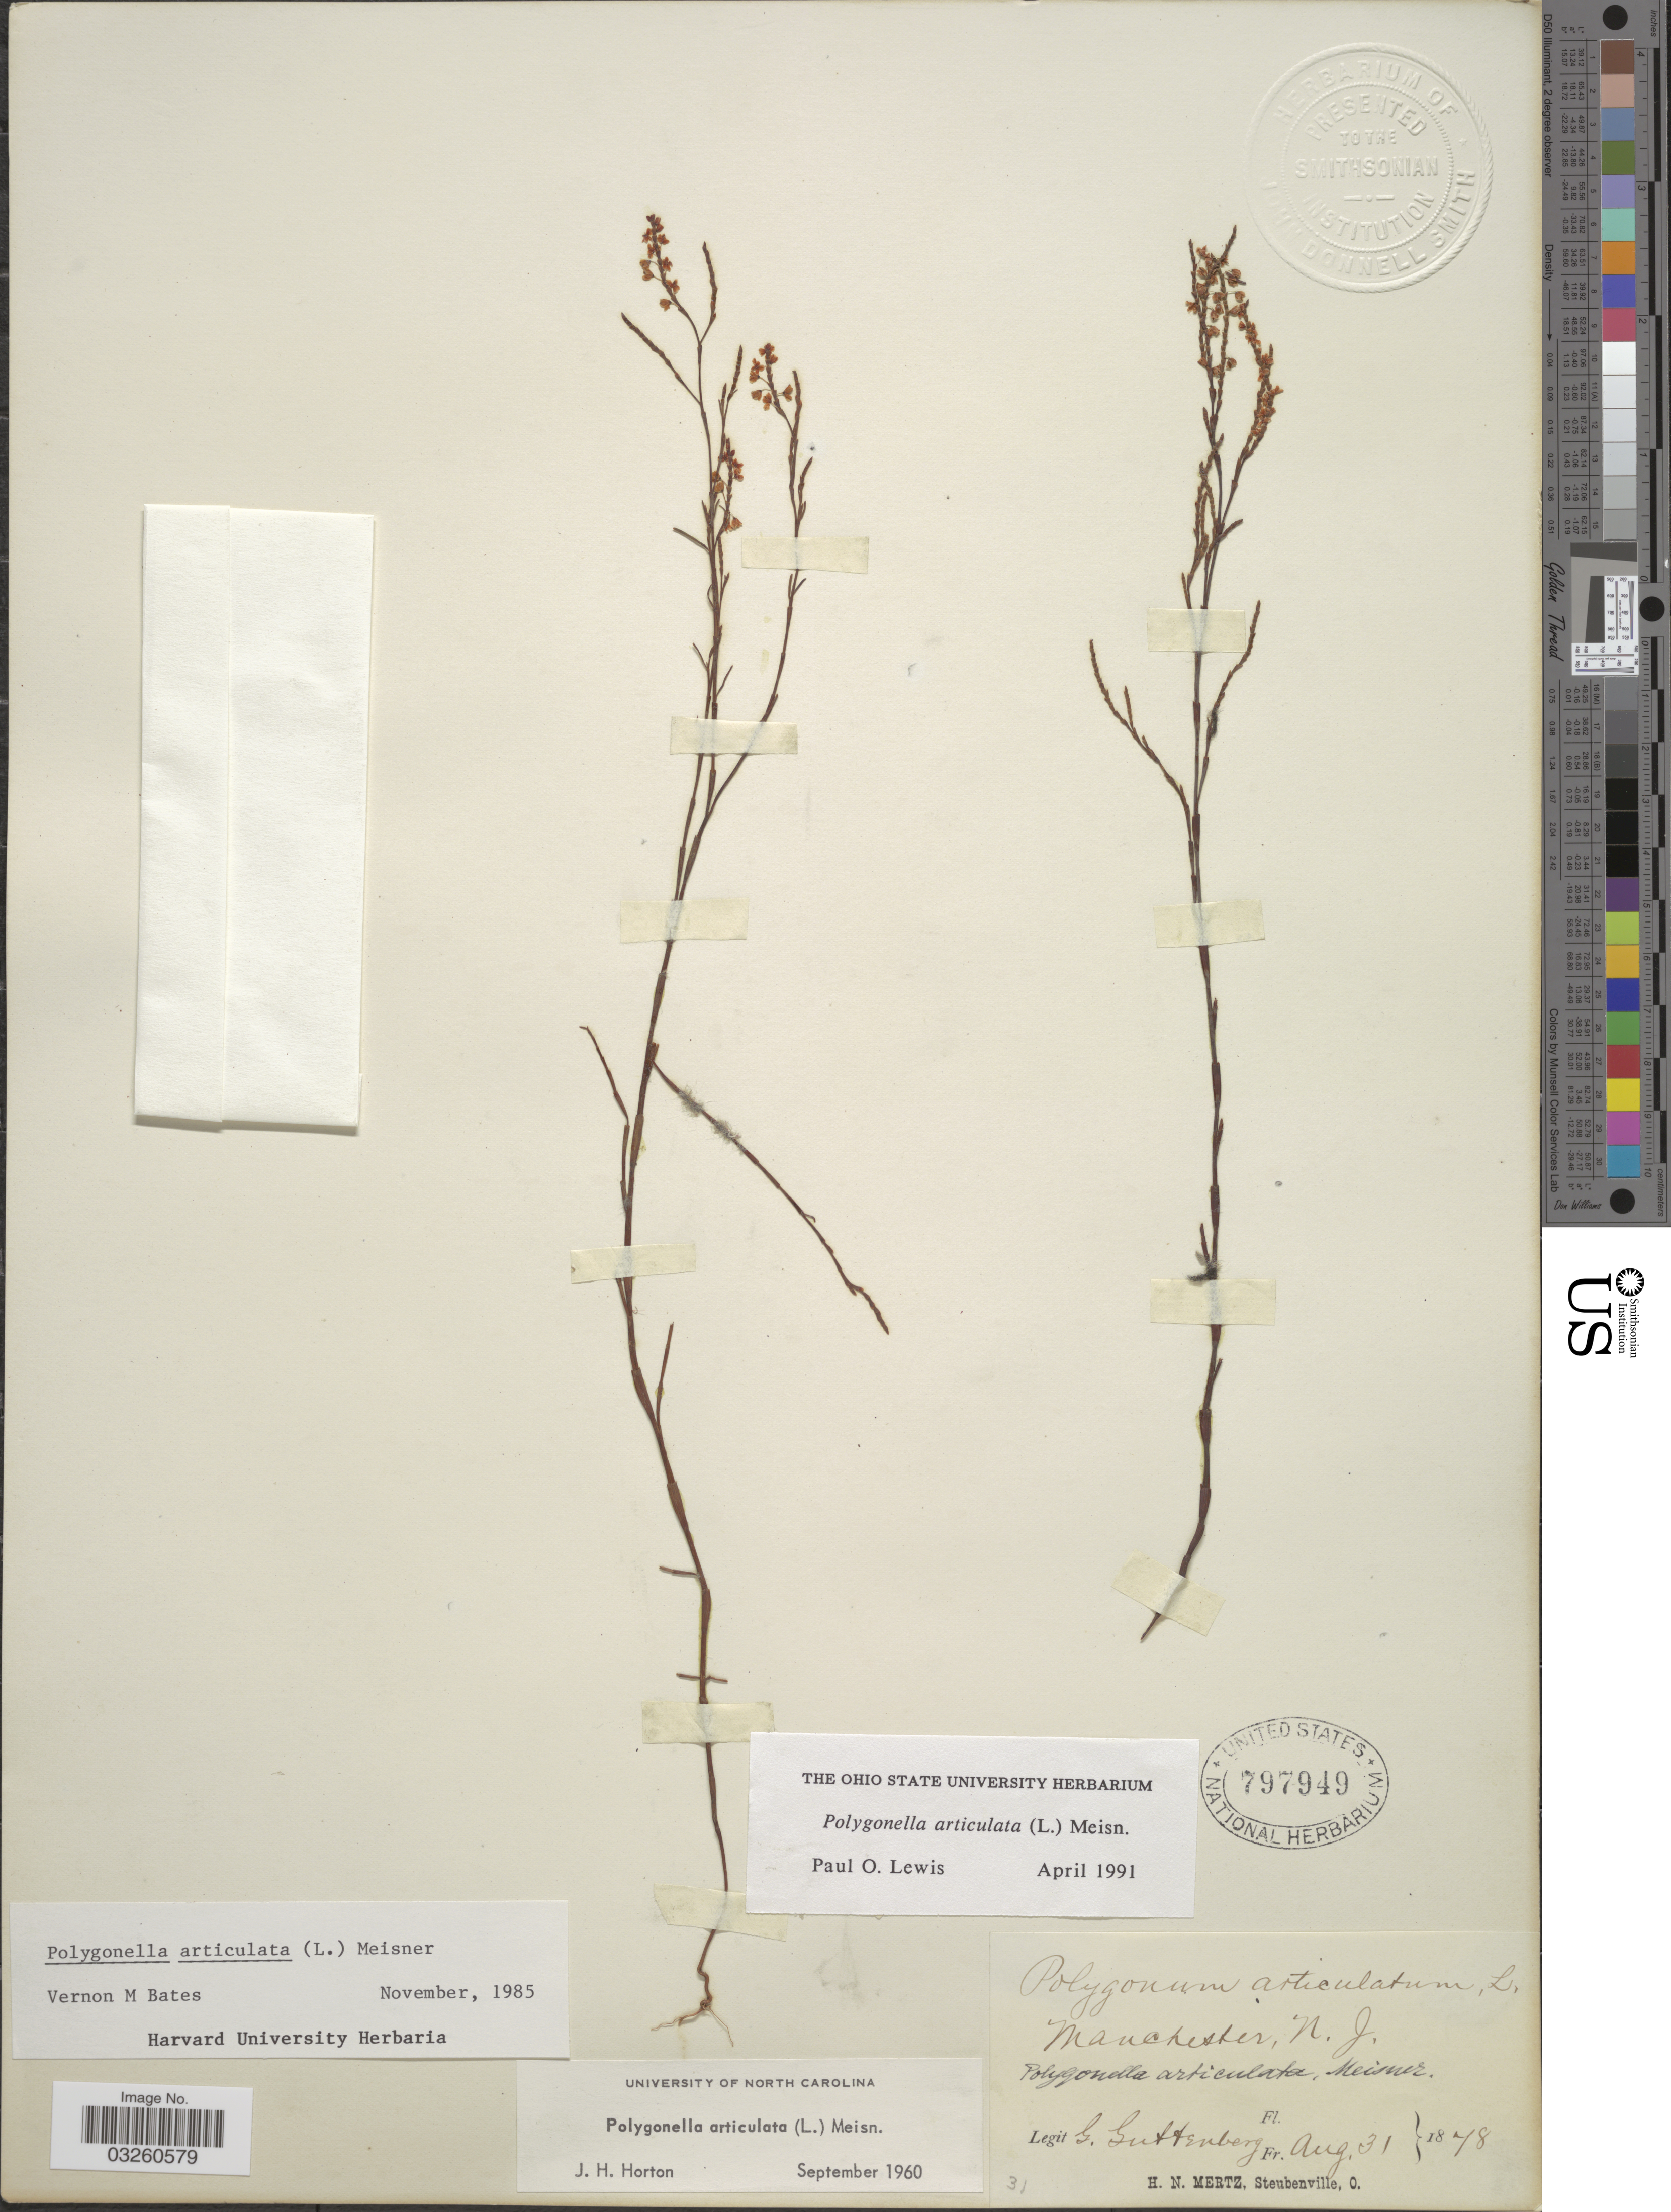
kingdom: Plantae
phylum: Tracheophyta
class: Magnoliopsida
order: Caryophyllales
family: Polygonaceae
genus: Polygonella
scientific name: Polygonella articulata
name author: (L.) Meisn.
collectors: G. Guttenberg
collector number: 31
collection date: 1878-08-31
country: United States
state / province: New Jersey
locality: Manchester.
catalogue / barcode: US 797949